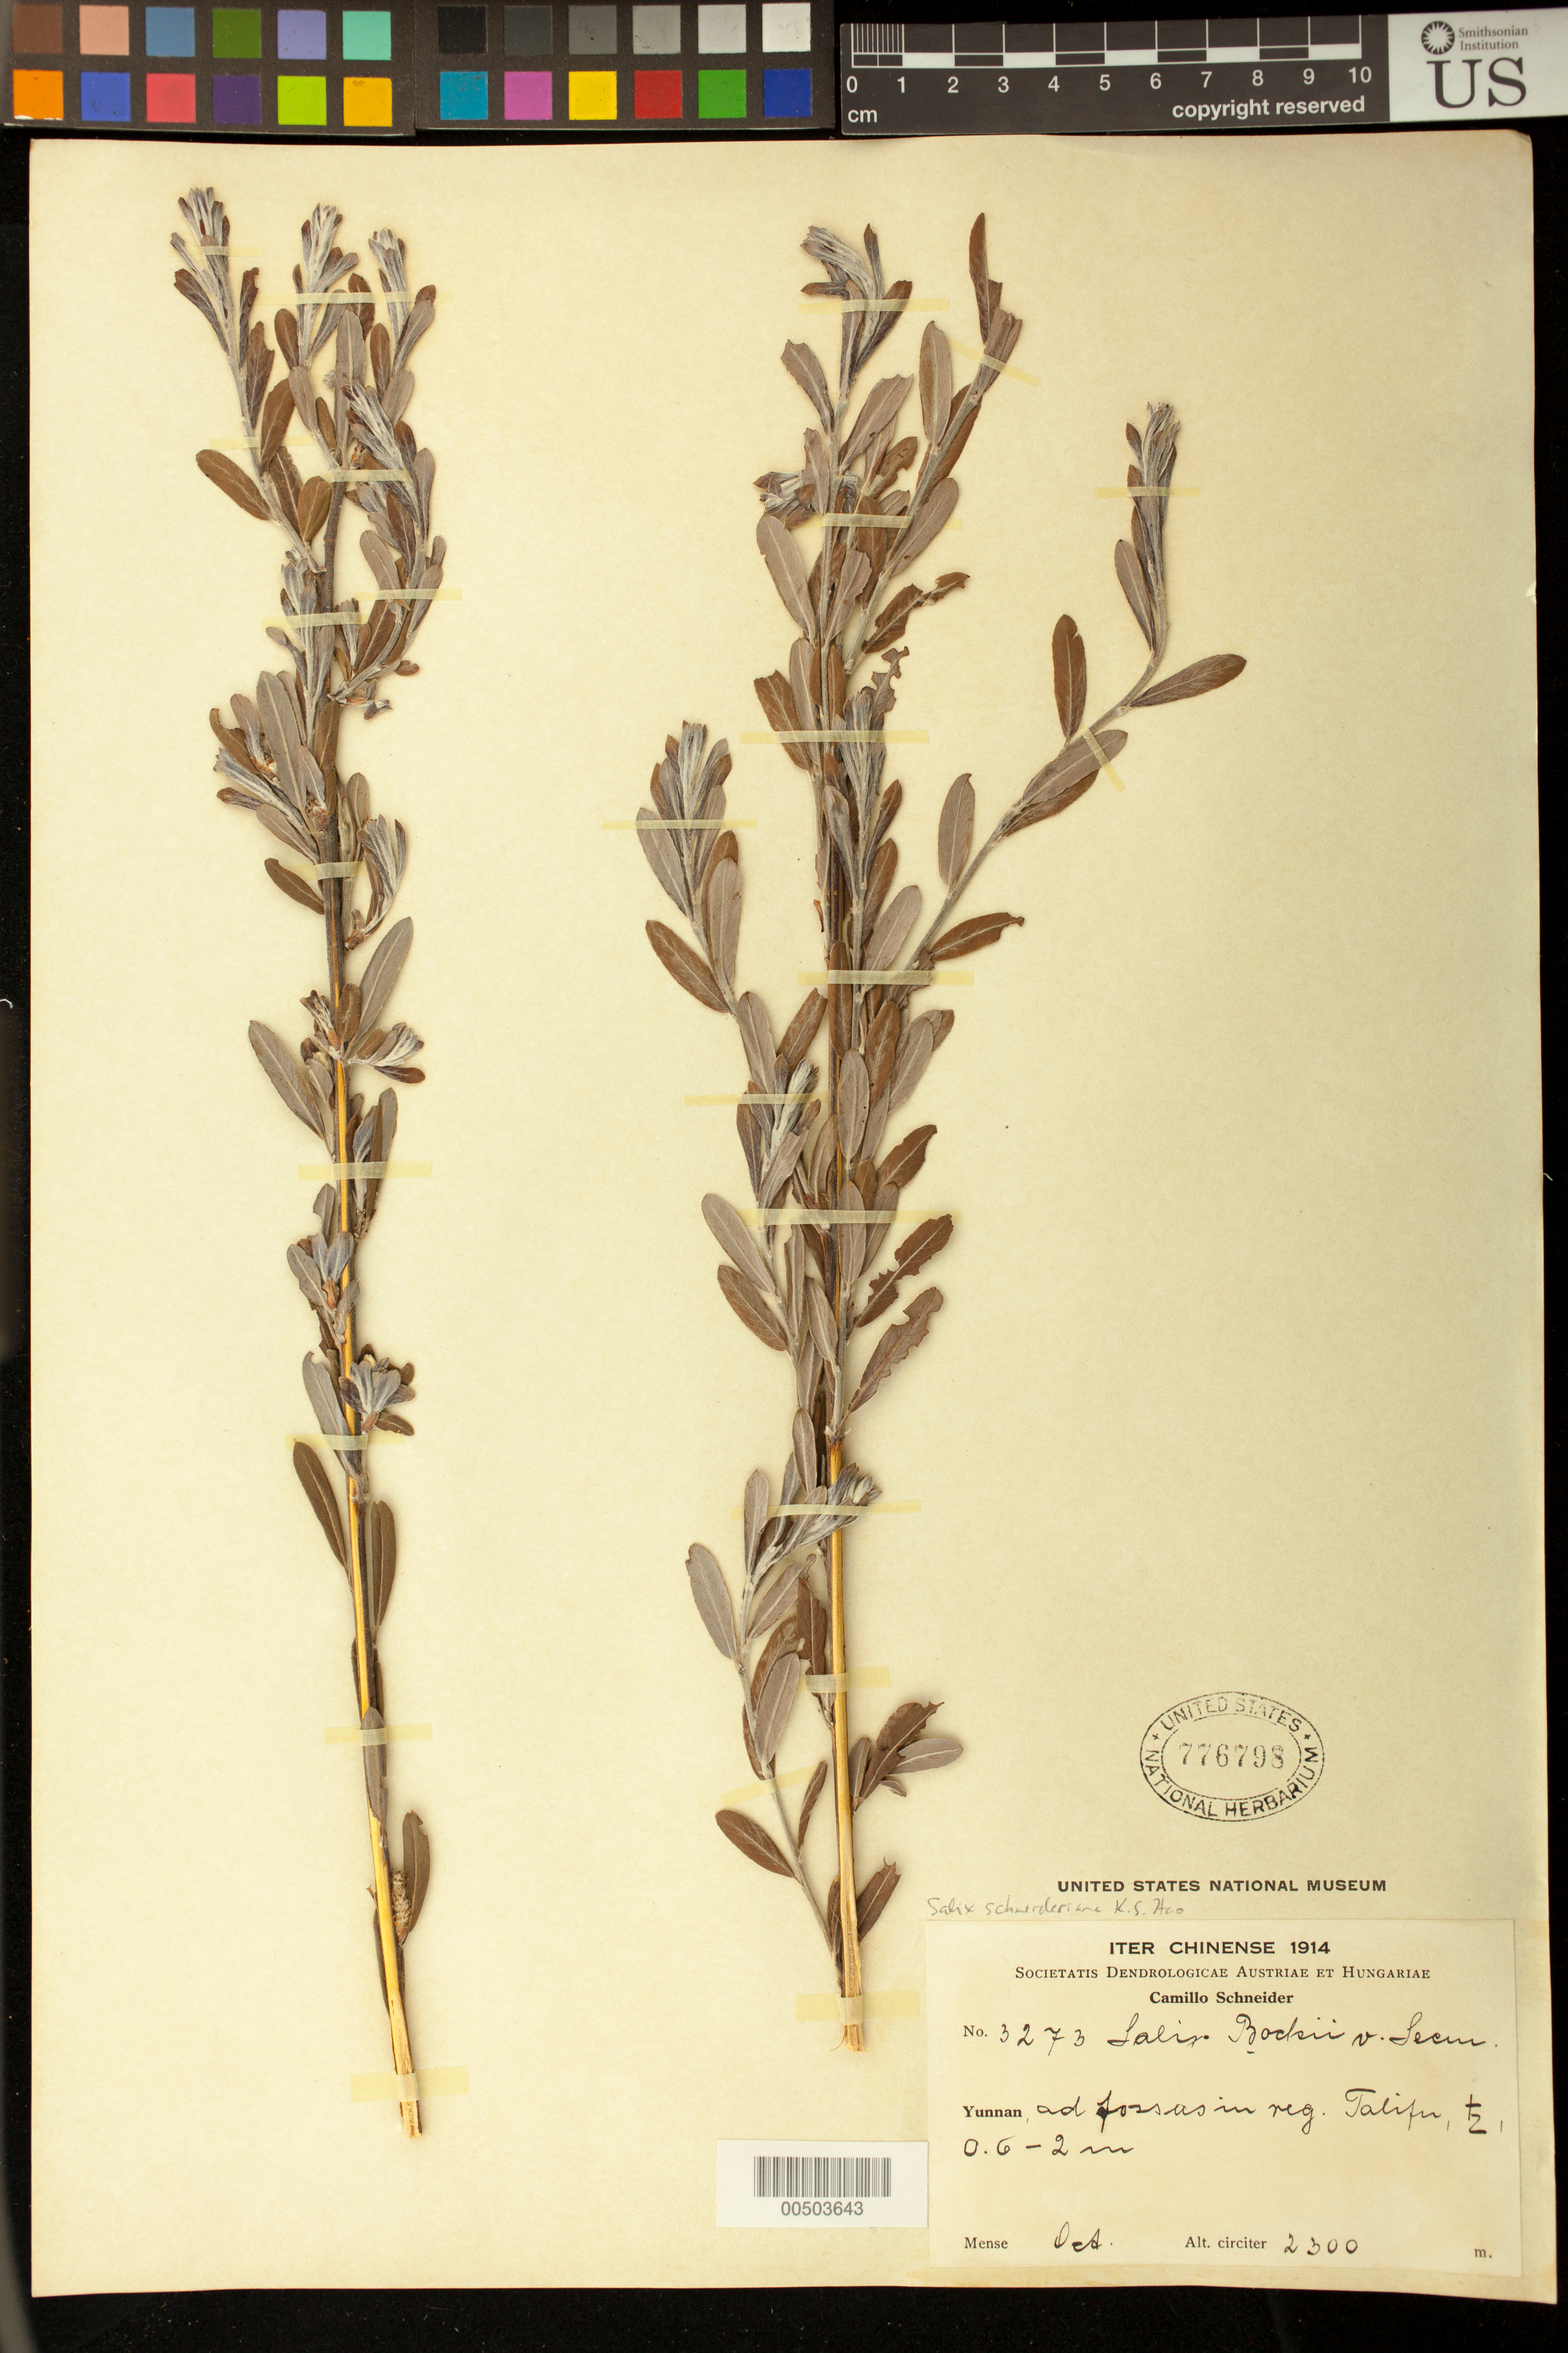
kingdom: Plantae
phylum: Tracheophyta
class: Magnoliopsida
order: Malpighiales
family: Salicaceae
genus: Salix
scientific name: Salix schneideriana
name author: K.S. Hao ex C.F. Fang & A.K. Skvortsov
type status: Isotype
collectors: C. K. Schneider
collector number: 3273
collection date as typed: Oct 1914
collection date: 1914-10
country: China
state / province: Yunnan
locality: Yunnan, ad fossas in reg. Talifu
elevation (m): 2300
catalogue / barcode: US 776798